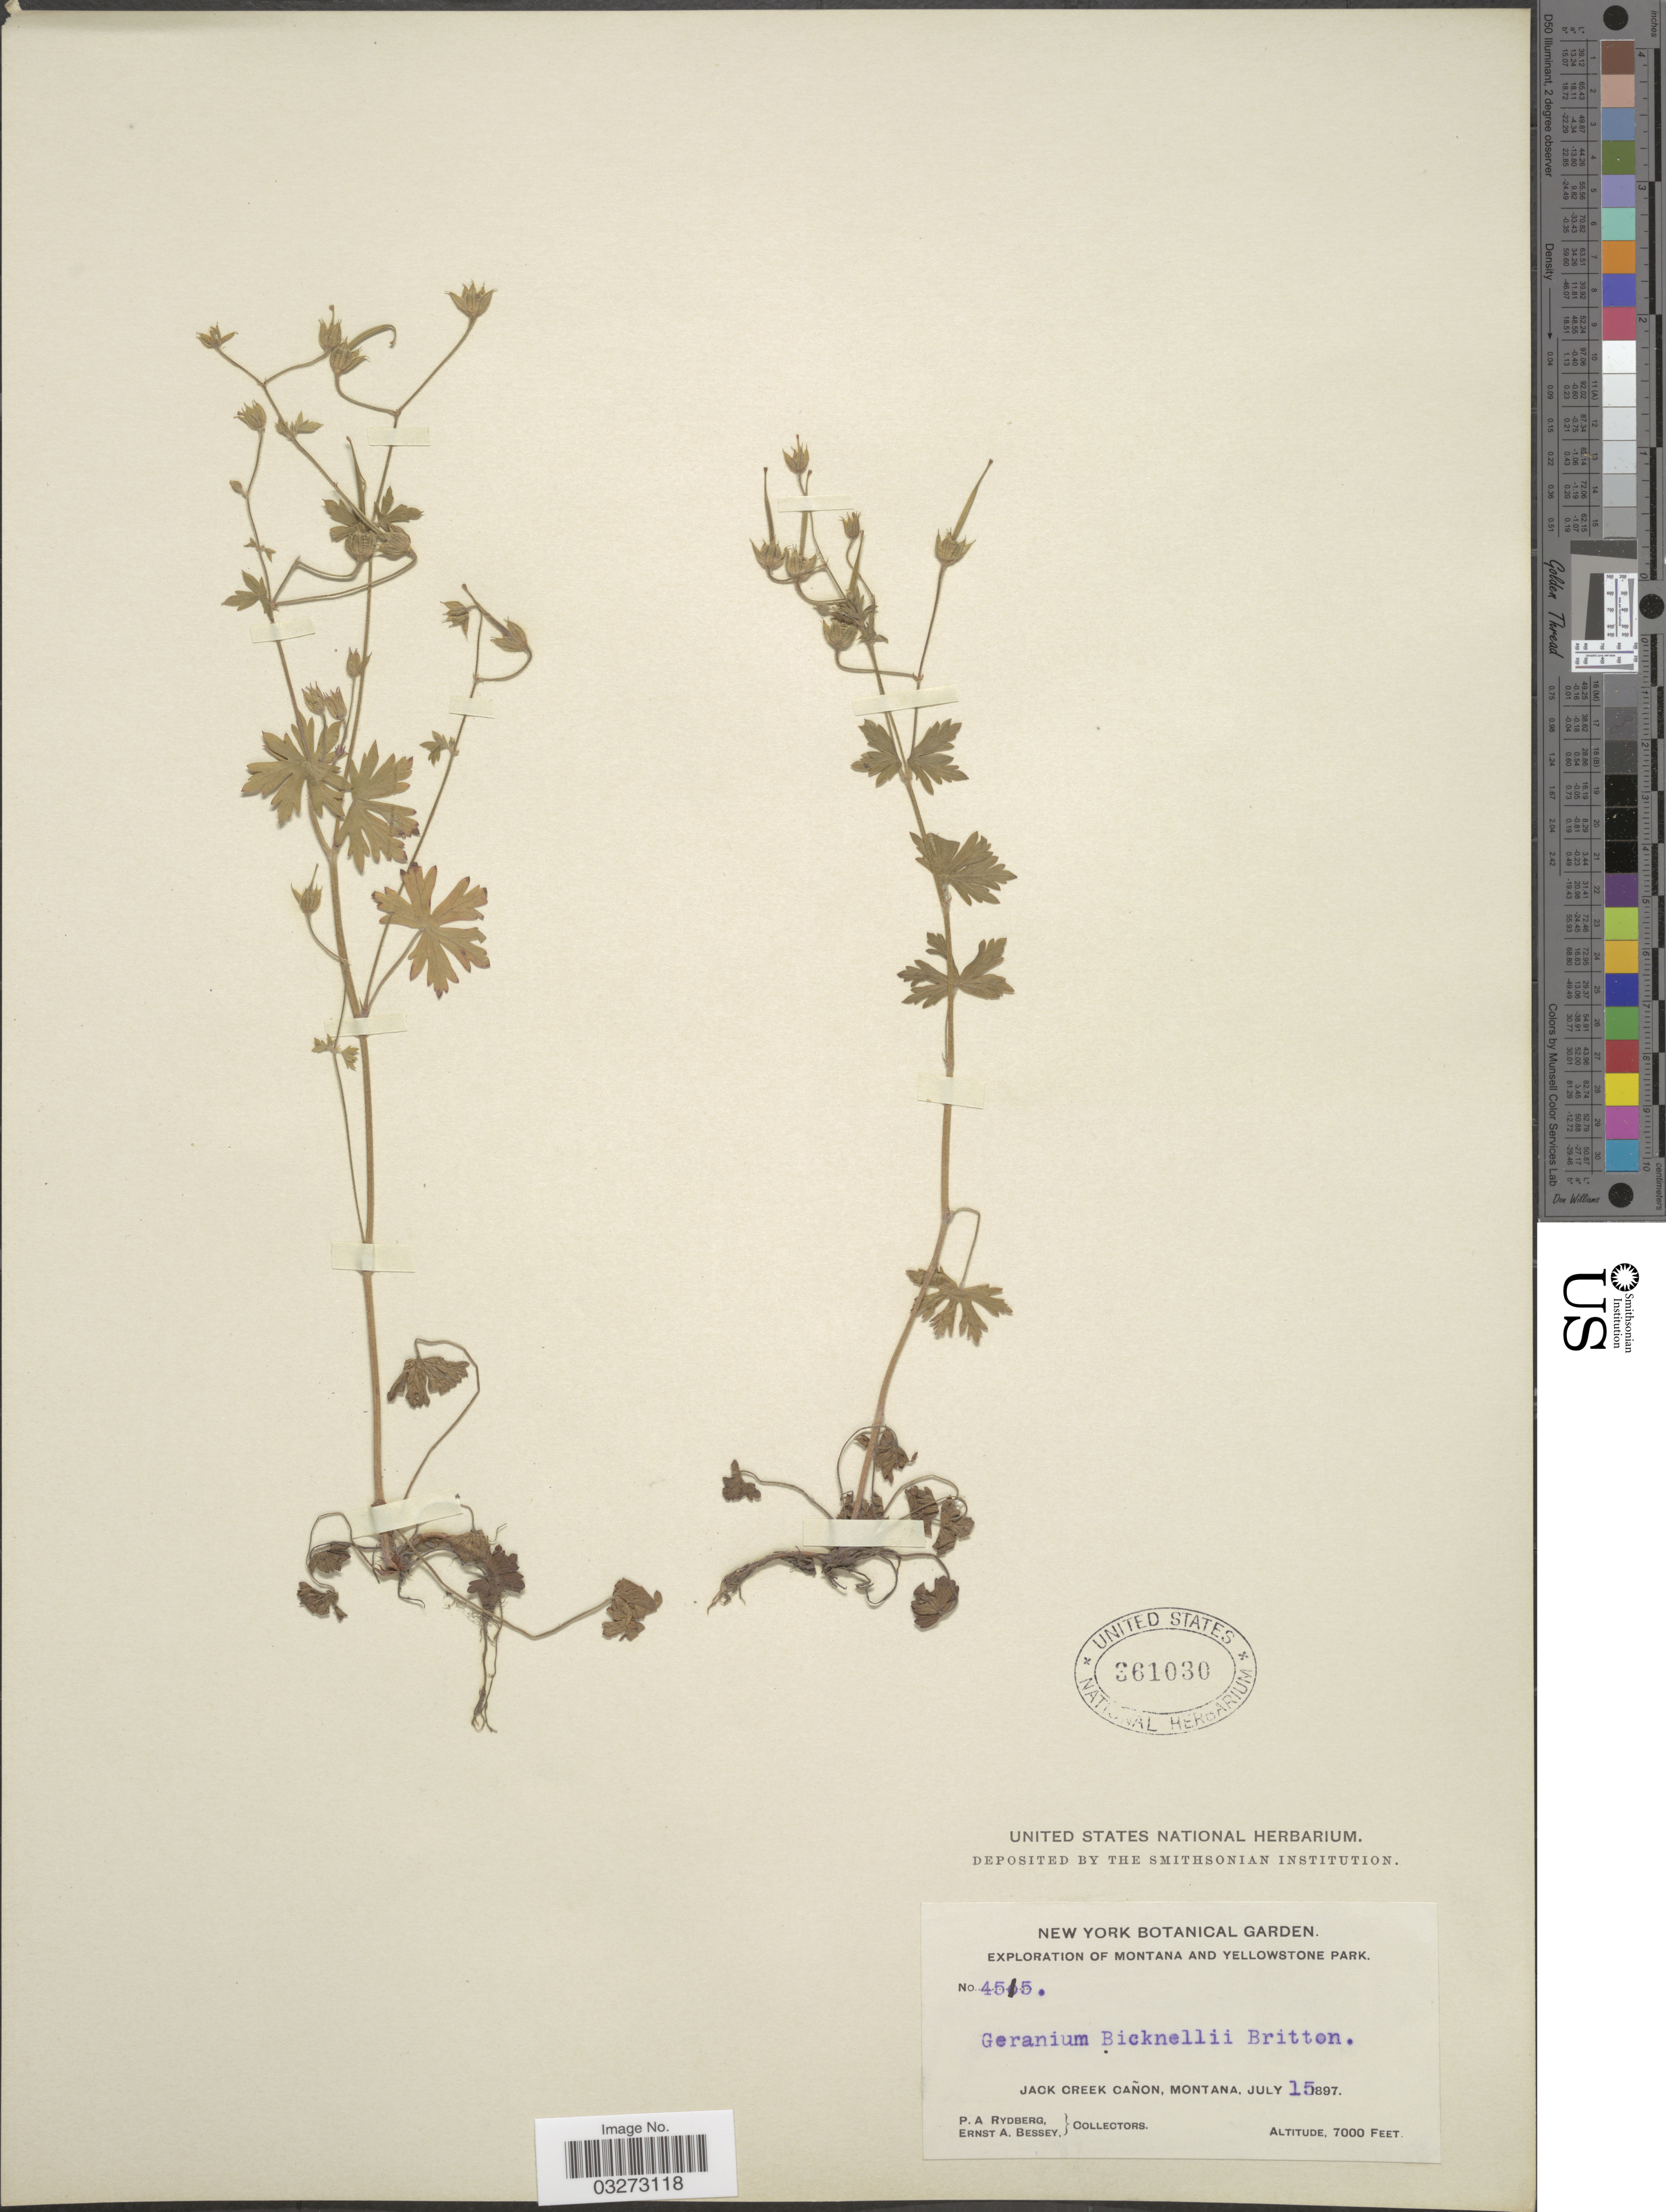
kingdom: Plantae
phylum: Tracheophyta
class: Magnoliopsida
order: Geraniales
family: Geraniaceae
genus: Geranium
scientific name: Geranium bicknellii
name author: Britton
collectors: P. A. Rydberg & E. A. Bessey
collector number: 4515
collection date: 1897-07-15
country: United States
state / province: Montana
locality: Montana and Yellowstone Park. Jack Creek Cañon.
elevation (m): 2134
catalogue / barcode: US 361030